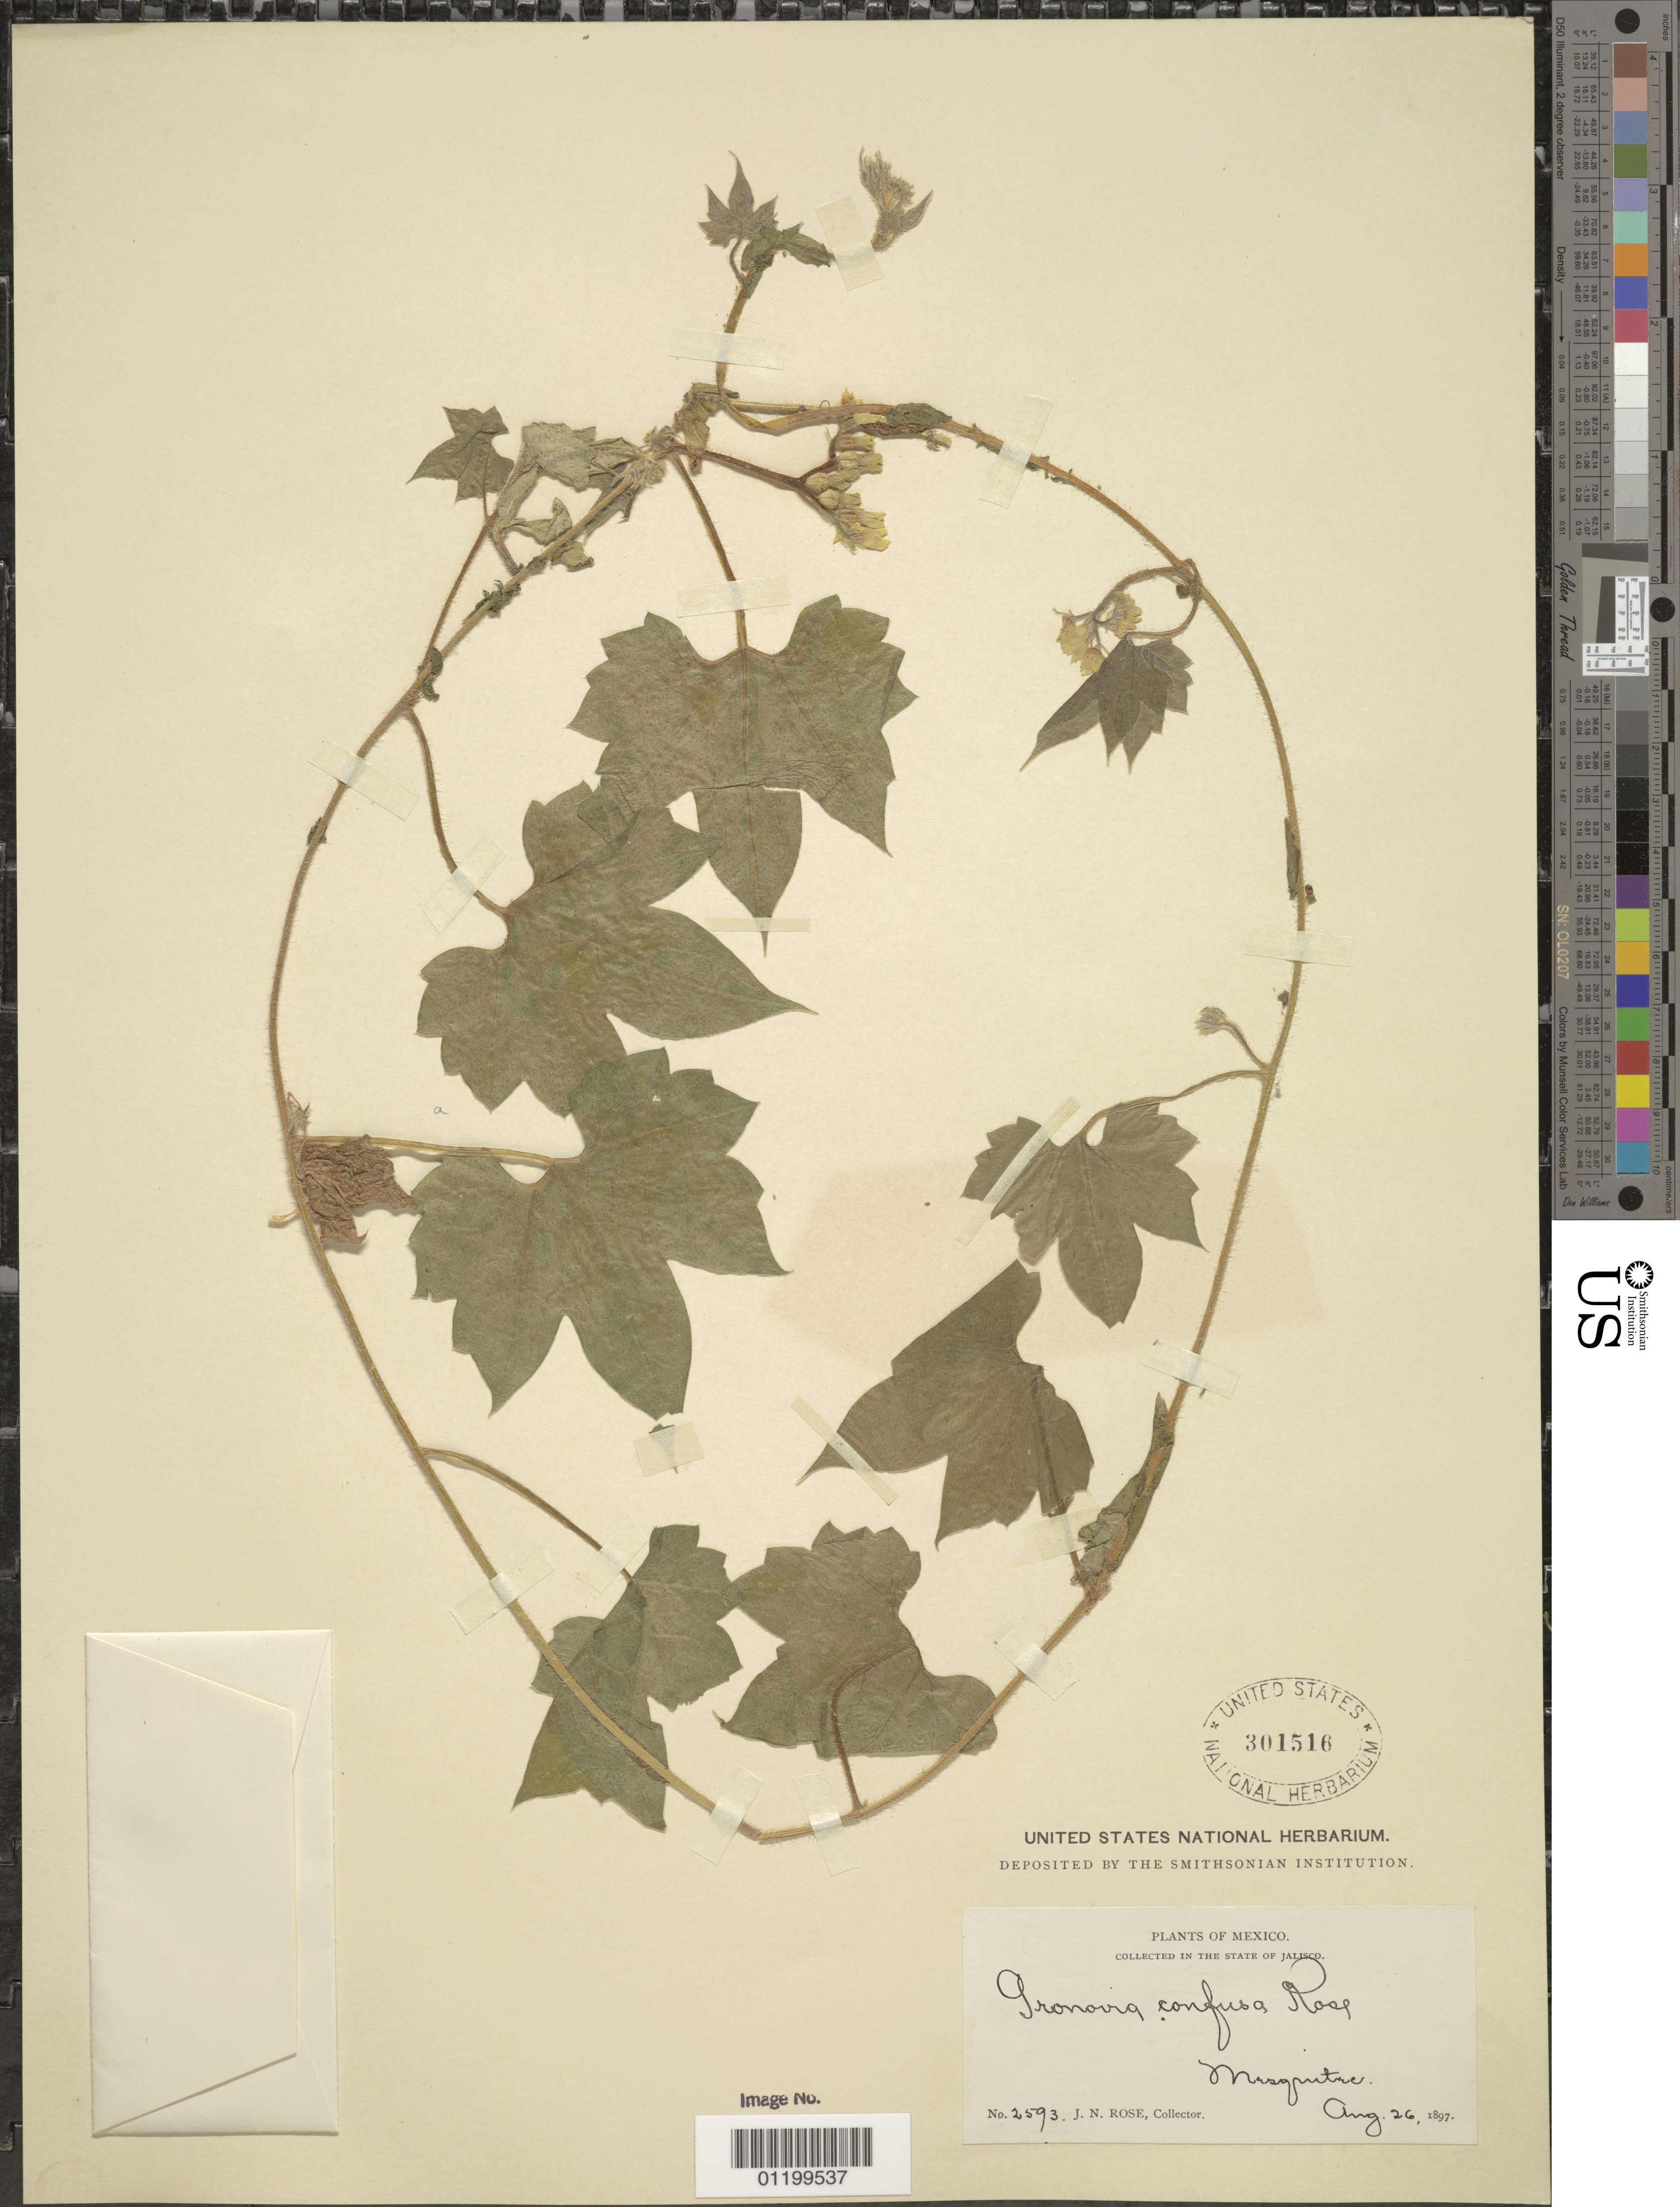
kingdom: Plantae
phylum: Tracheophyta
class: Magnoliopsida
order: Cornales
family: Loasaceae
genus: Gronovia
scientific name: Gronovia confusa Rose, ined.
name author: Rose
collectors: J. N. Rose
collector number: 2593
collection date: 1897-08-26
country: Mexico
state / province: Jalisco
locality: Mesquitec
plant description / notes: Annotated as "Gronovia confusa Rose", apparently an ined. name never published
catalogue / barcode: US 301516